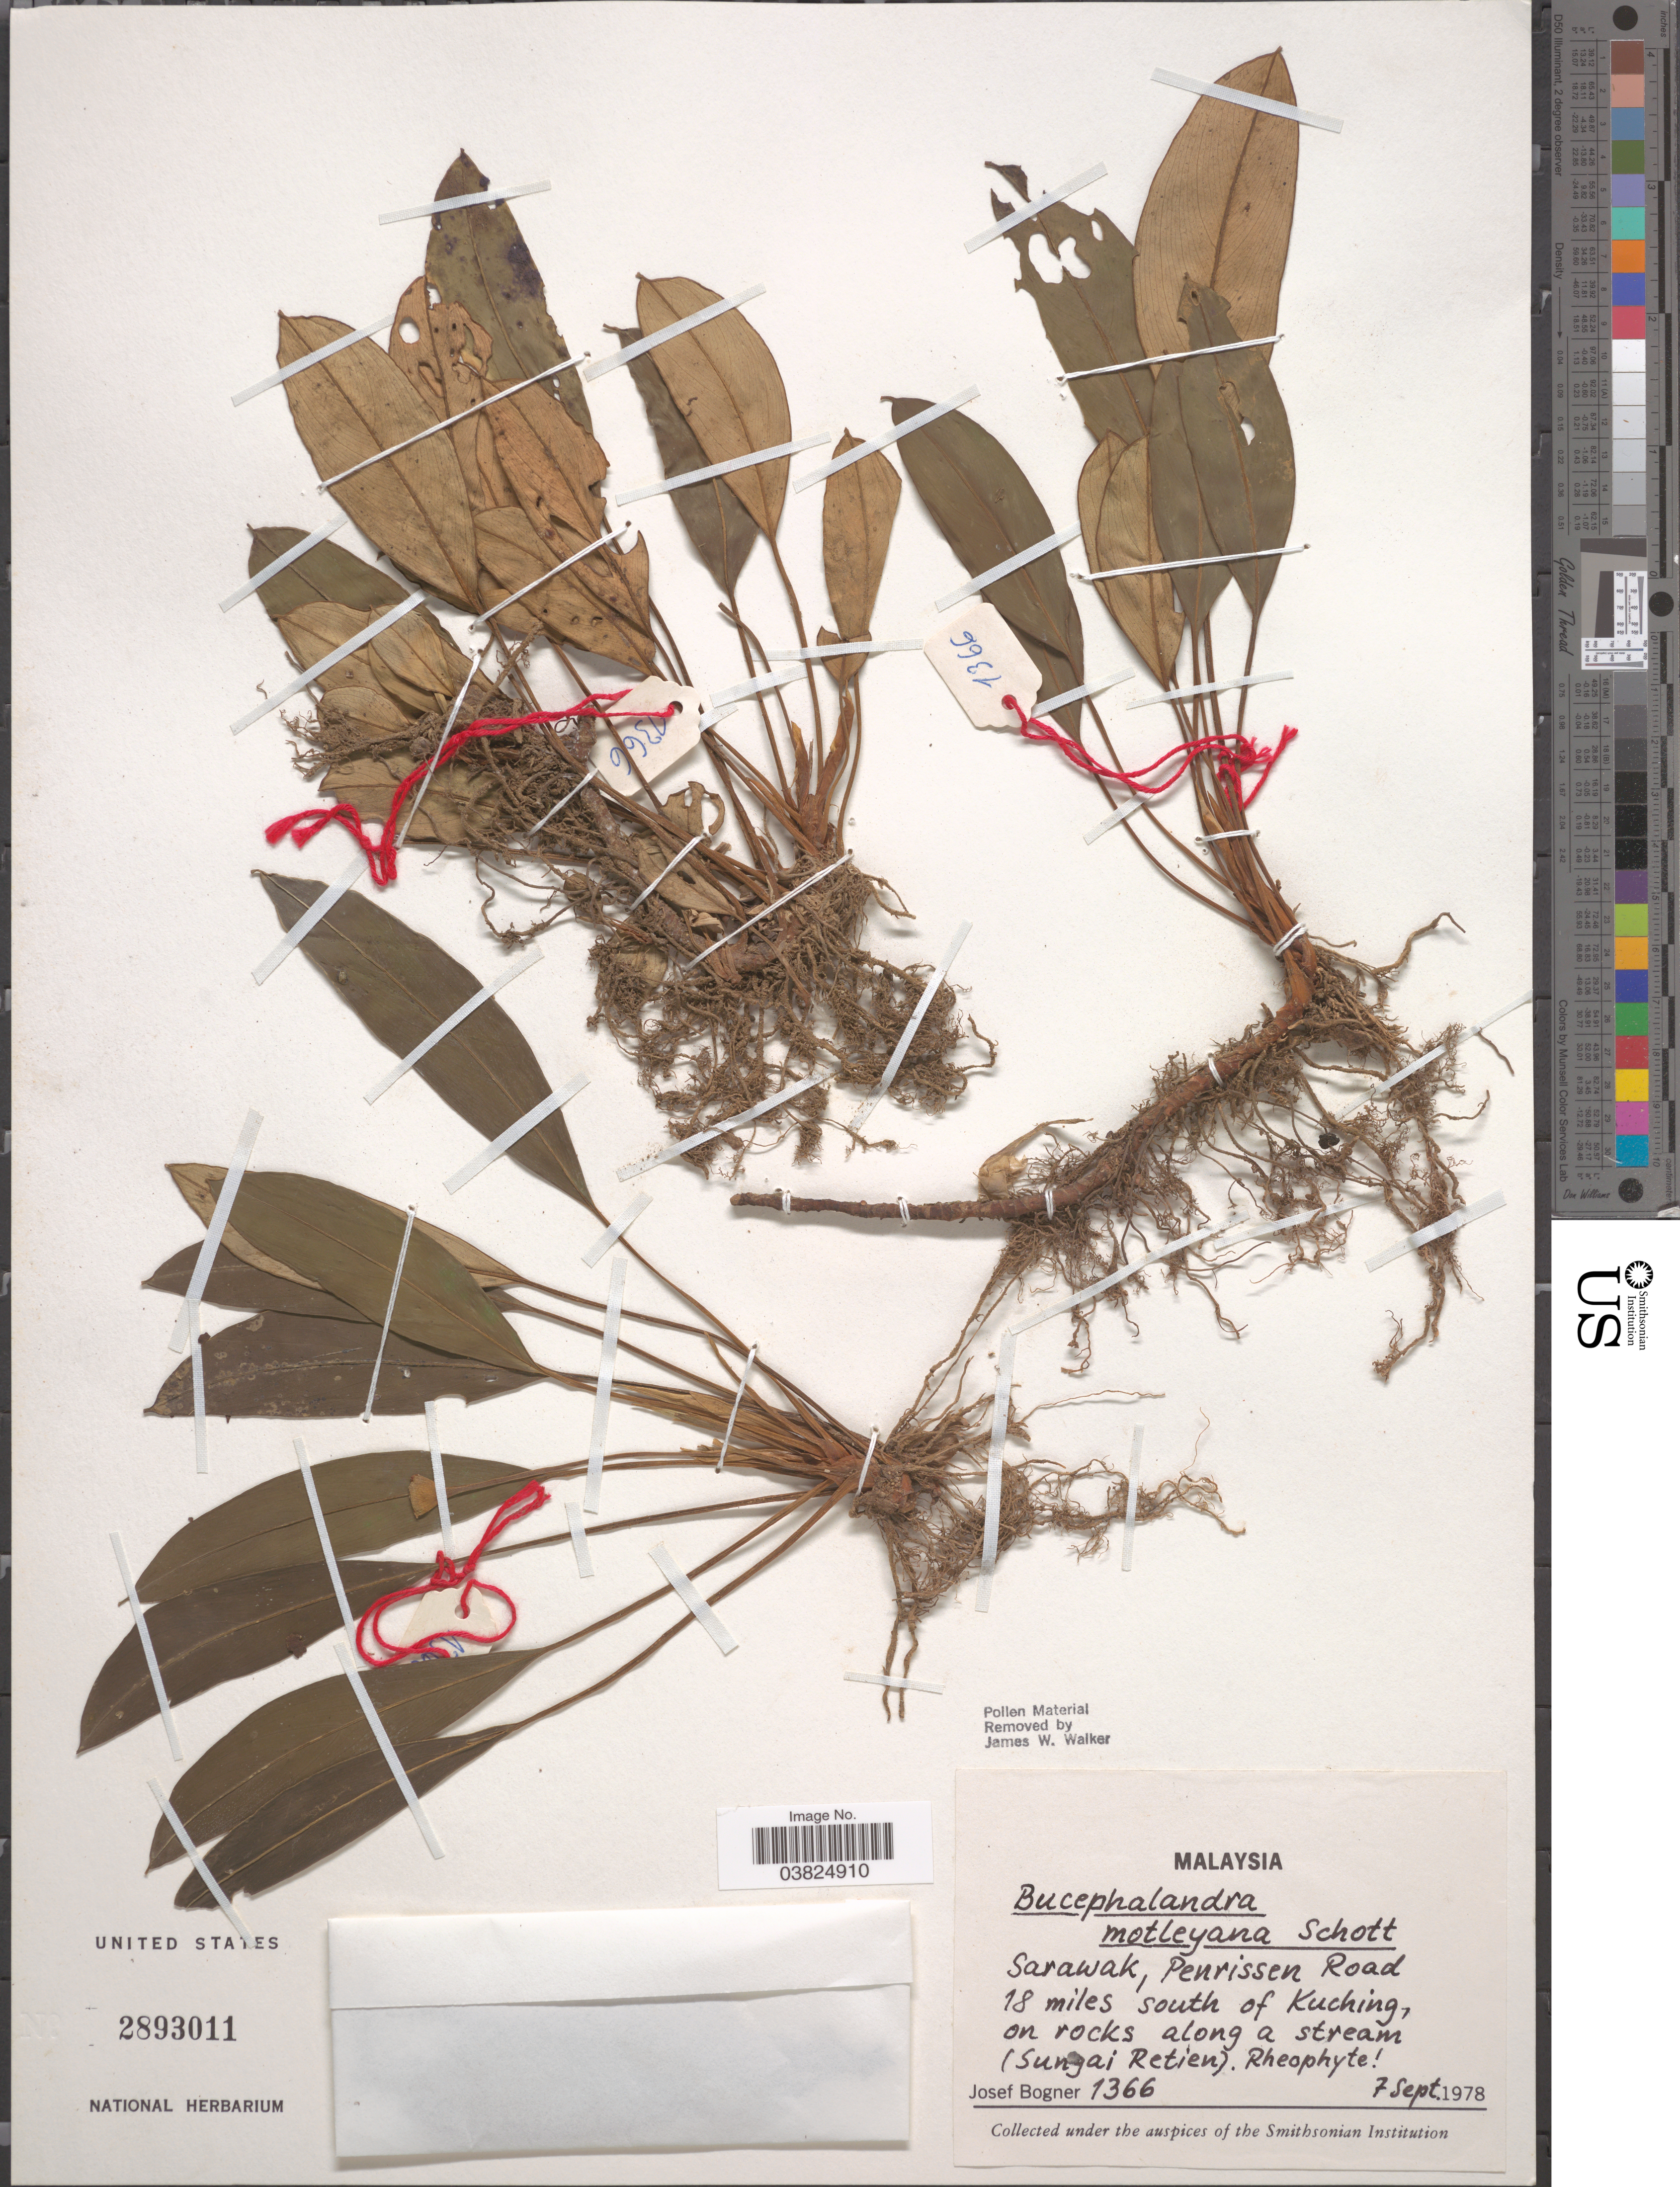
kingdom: Plantae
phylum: Tracheophyta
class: Liliopsida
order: Alismatales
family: Araceae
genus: Bucephalandra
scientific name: Bucephalandra motleyana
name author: Schott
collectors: J. Bogner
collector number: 1366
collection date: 1978-09-07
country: Malaysia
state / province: Sarawak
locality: Penrissen Road 18 miles south of Kuching, on rocks along a stream ( Sungai Retien). Rheophyte [illegible text]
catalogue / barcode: US 2893011